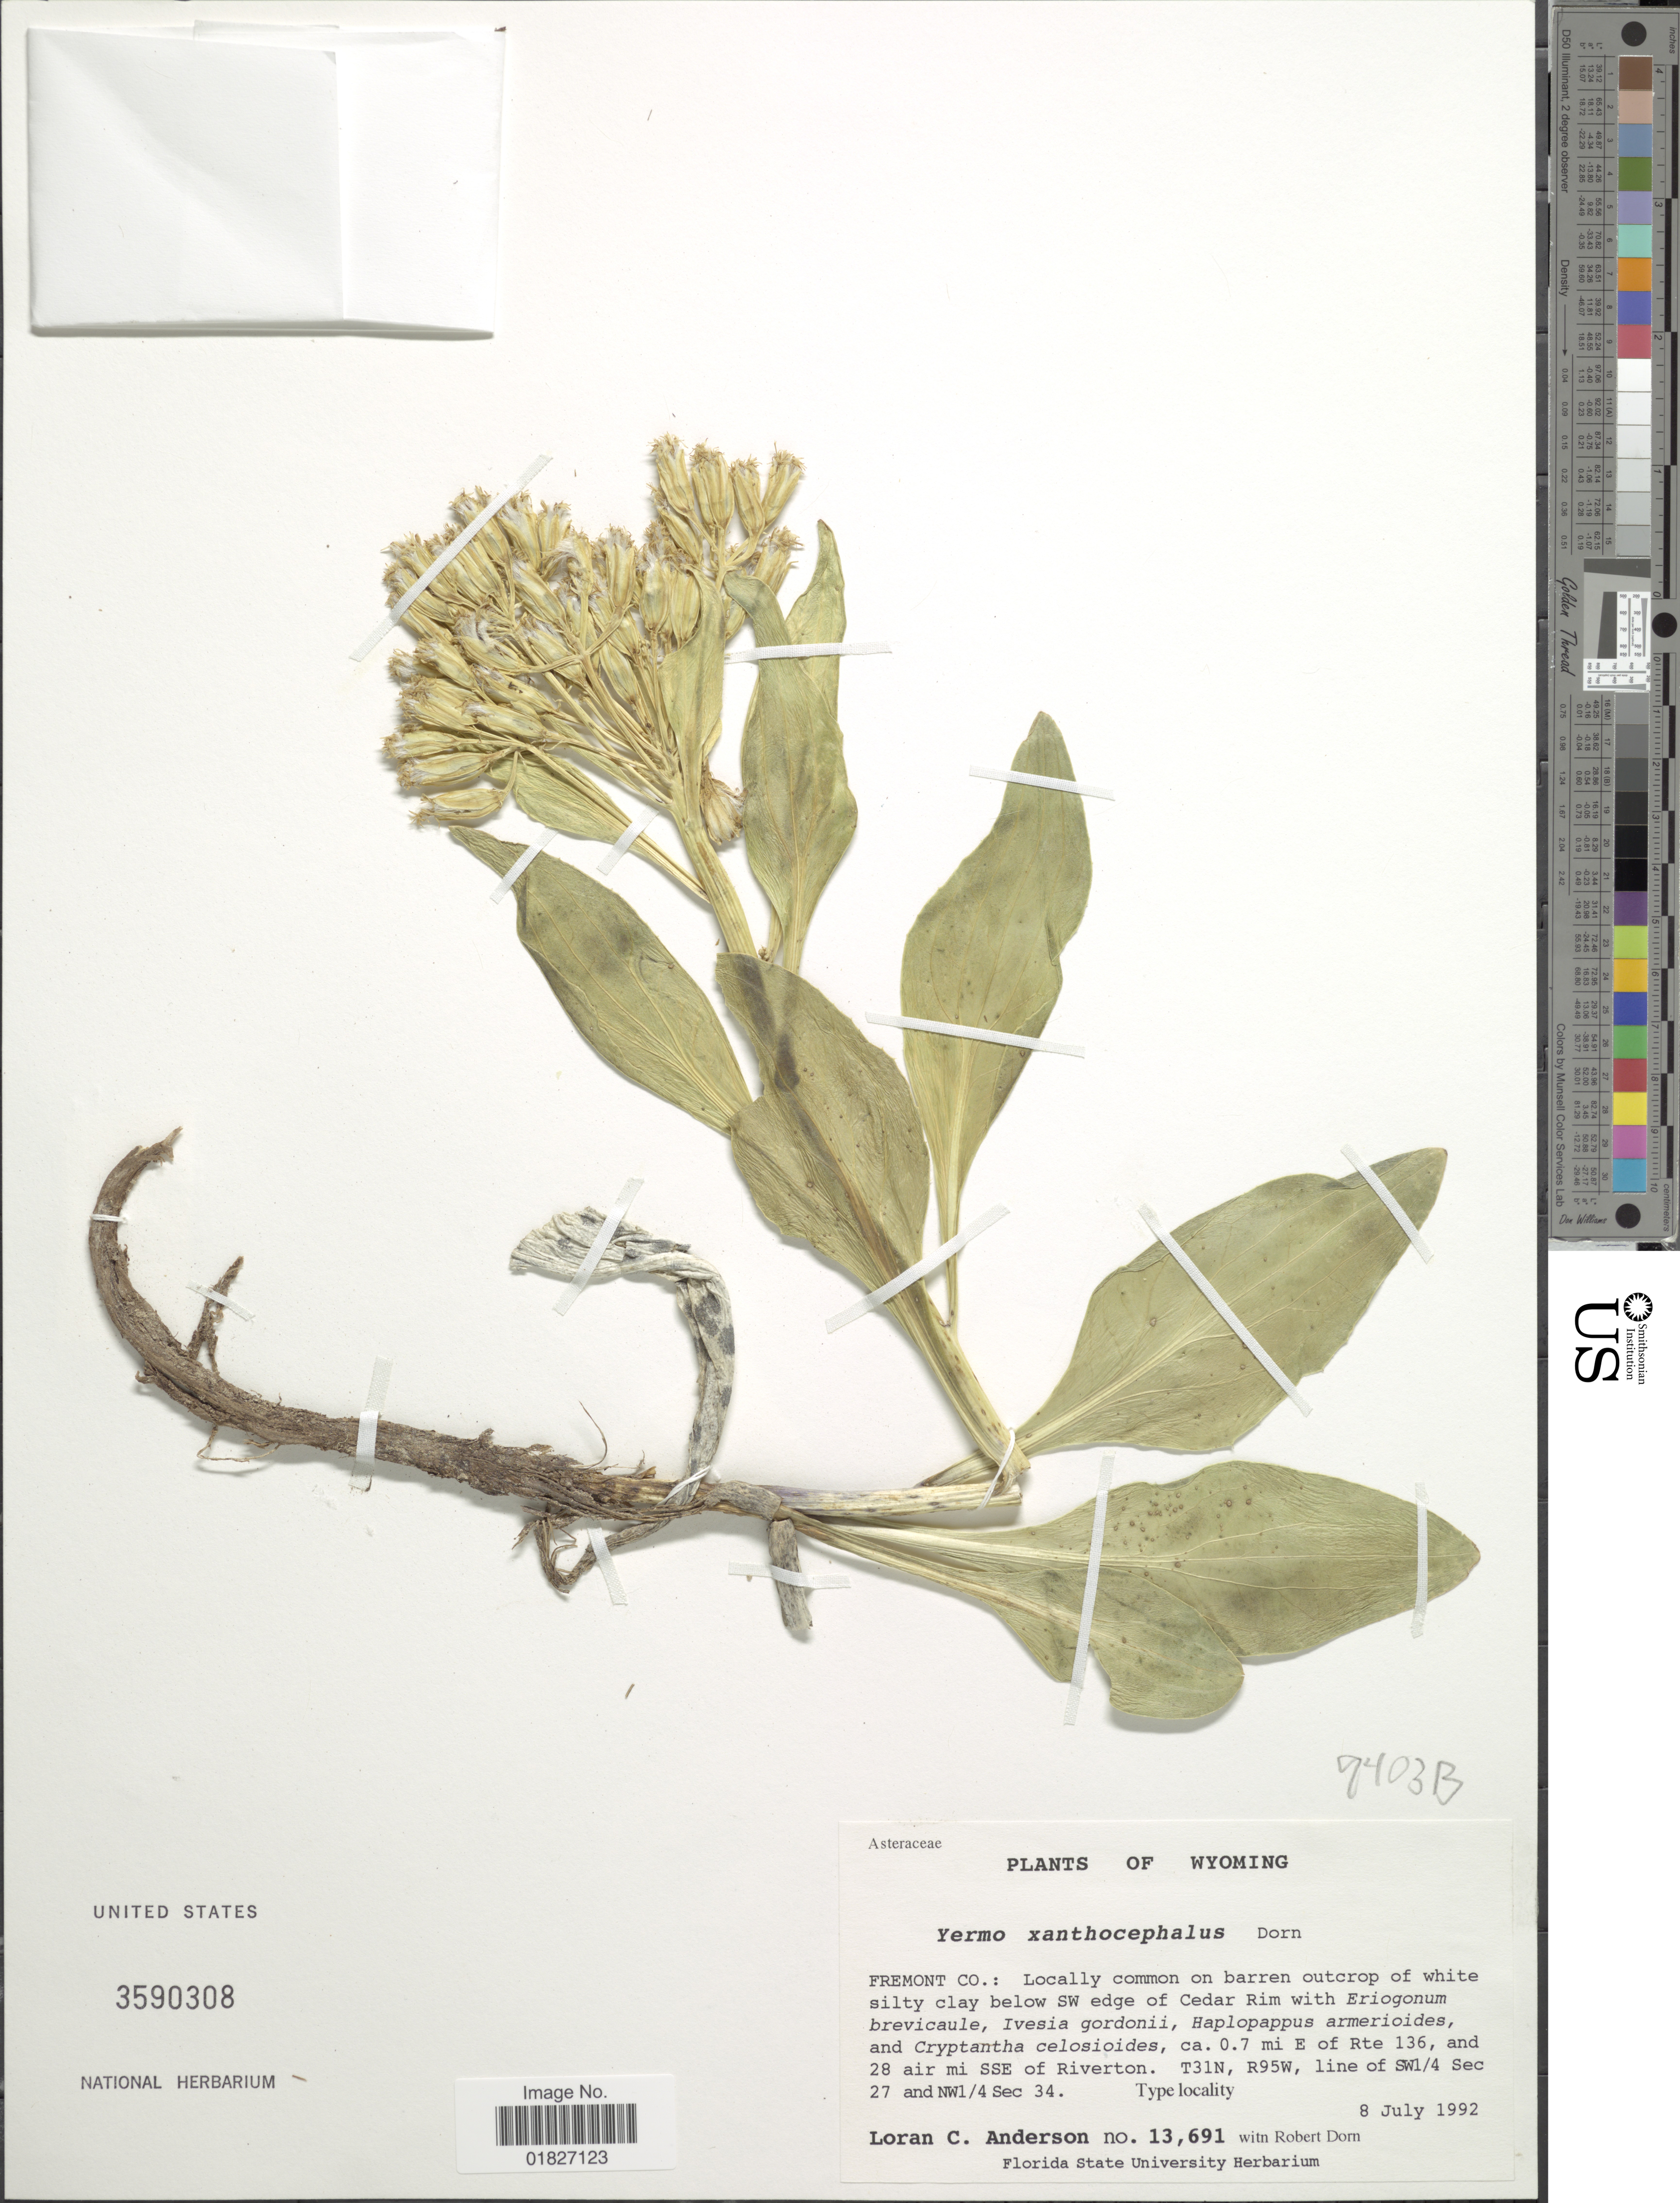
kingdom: Plantae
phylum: Tracheophyta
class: Magnoliopsida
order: Asterales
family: Asteraceae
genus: Yermo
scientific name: Yermo xanthocephalus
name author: Dorn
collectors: L. C. Anderson & R. D. Dorn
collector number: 13691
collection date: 1992-07-08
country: United States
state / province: Wyoming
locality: Fremont Co., SW edge of Cedar Rim, ca 0.7 mi E of Rte 136, and 28 air mi SSE of Riverton, T31N, R95W, line of SW1/4, Sec 27 and NW1/4 Sec34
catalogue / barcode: US 3590308